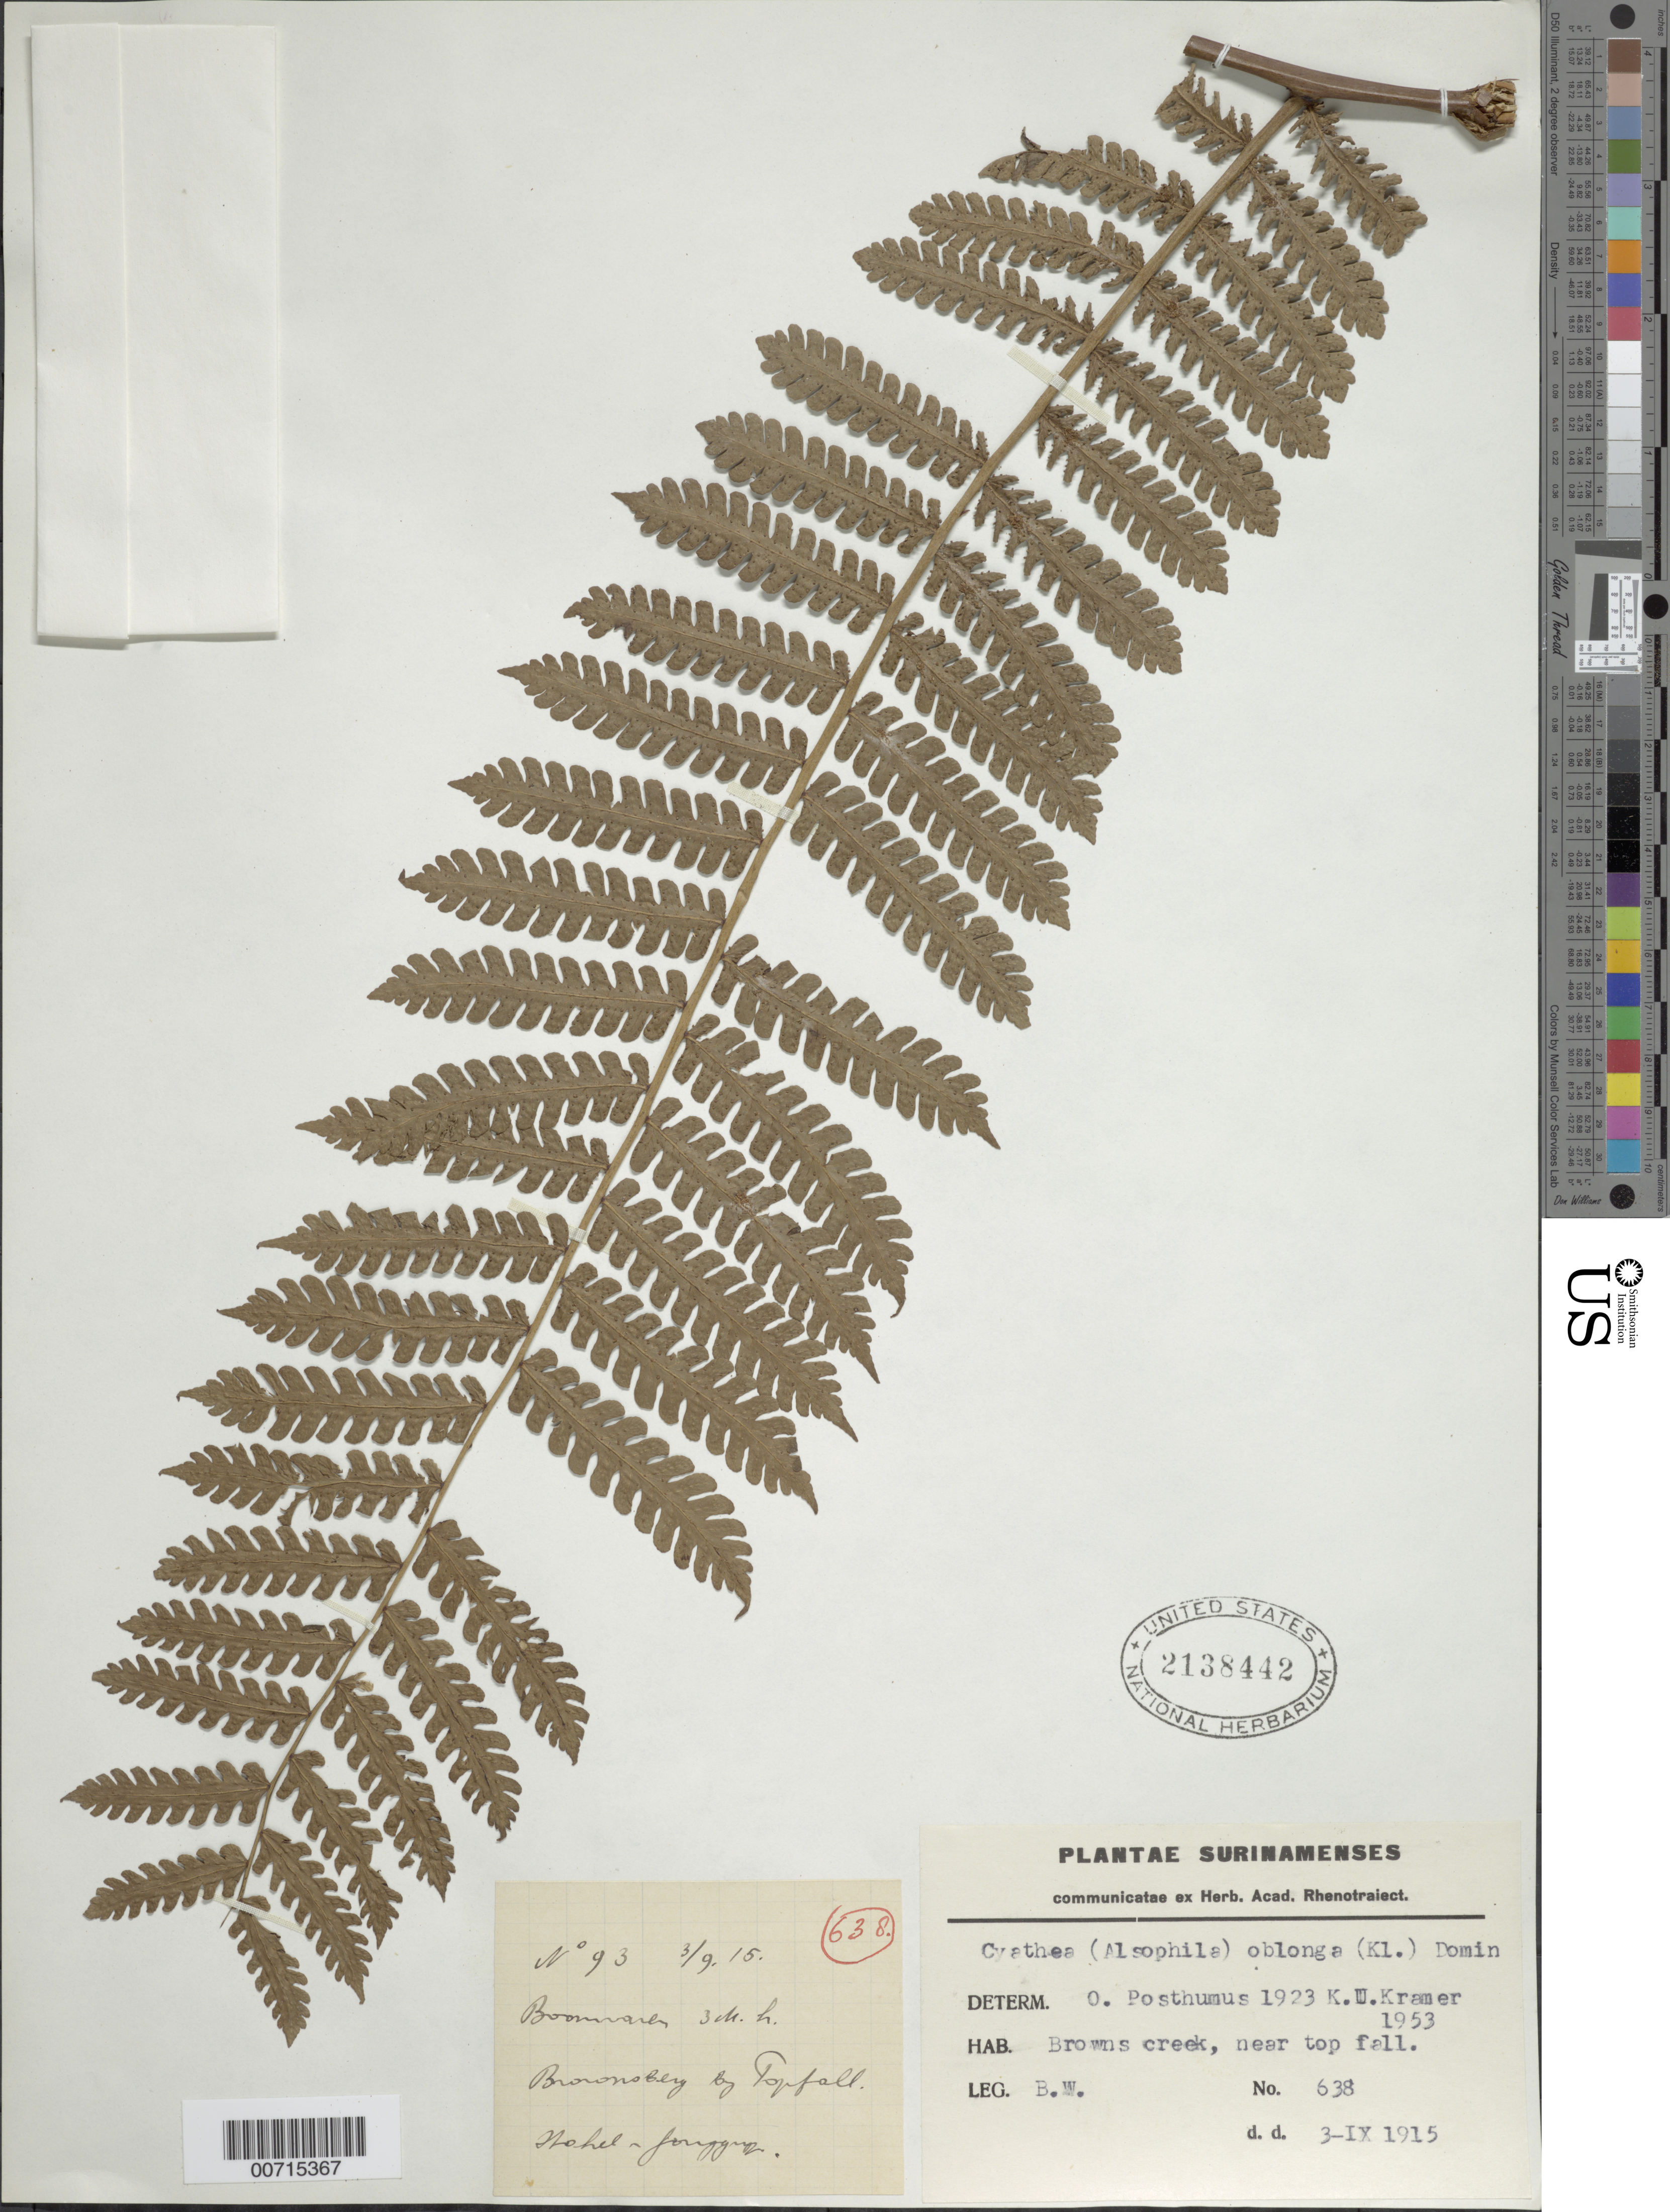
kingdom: Plantae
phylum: Tracheophyta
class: Polypodiopsida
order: Cyatheales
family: Cyatheaceae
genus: Cyathea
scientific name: Cyathea pungens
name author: (Willd.) Domin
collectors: Collector illegible, G. Stahel & -. Gonggrijp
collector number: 638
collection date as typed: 3-Sep-15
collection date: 1915-09-03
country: Suriname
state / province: Brokopondo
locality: Browns creek, near uppermost fall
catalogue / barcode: US 2138442